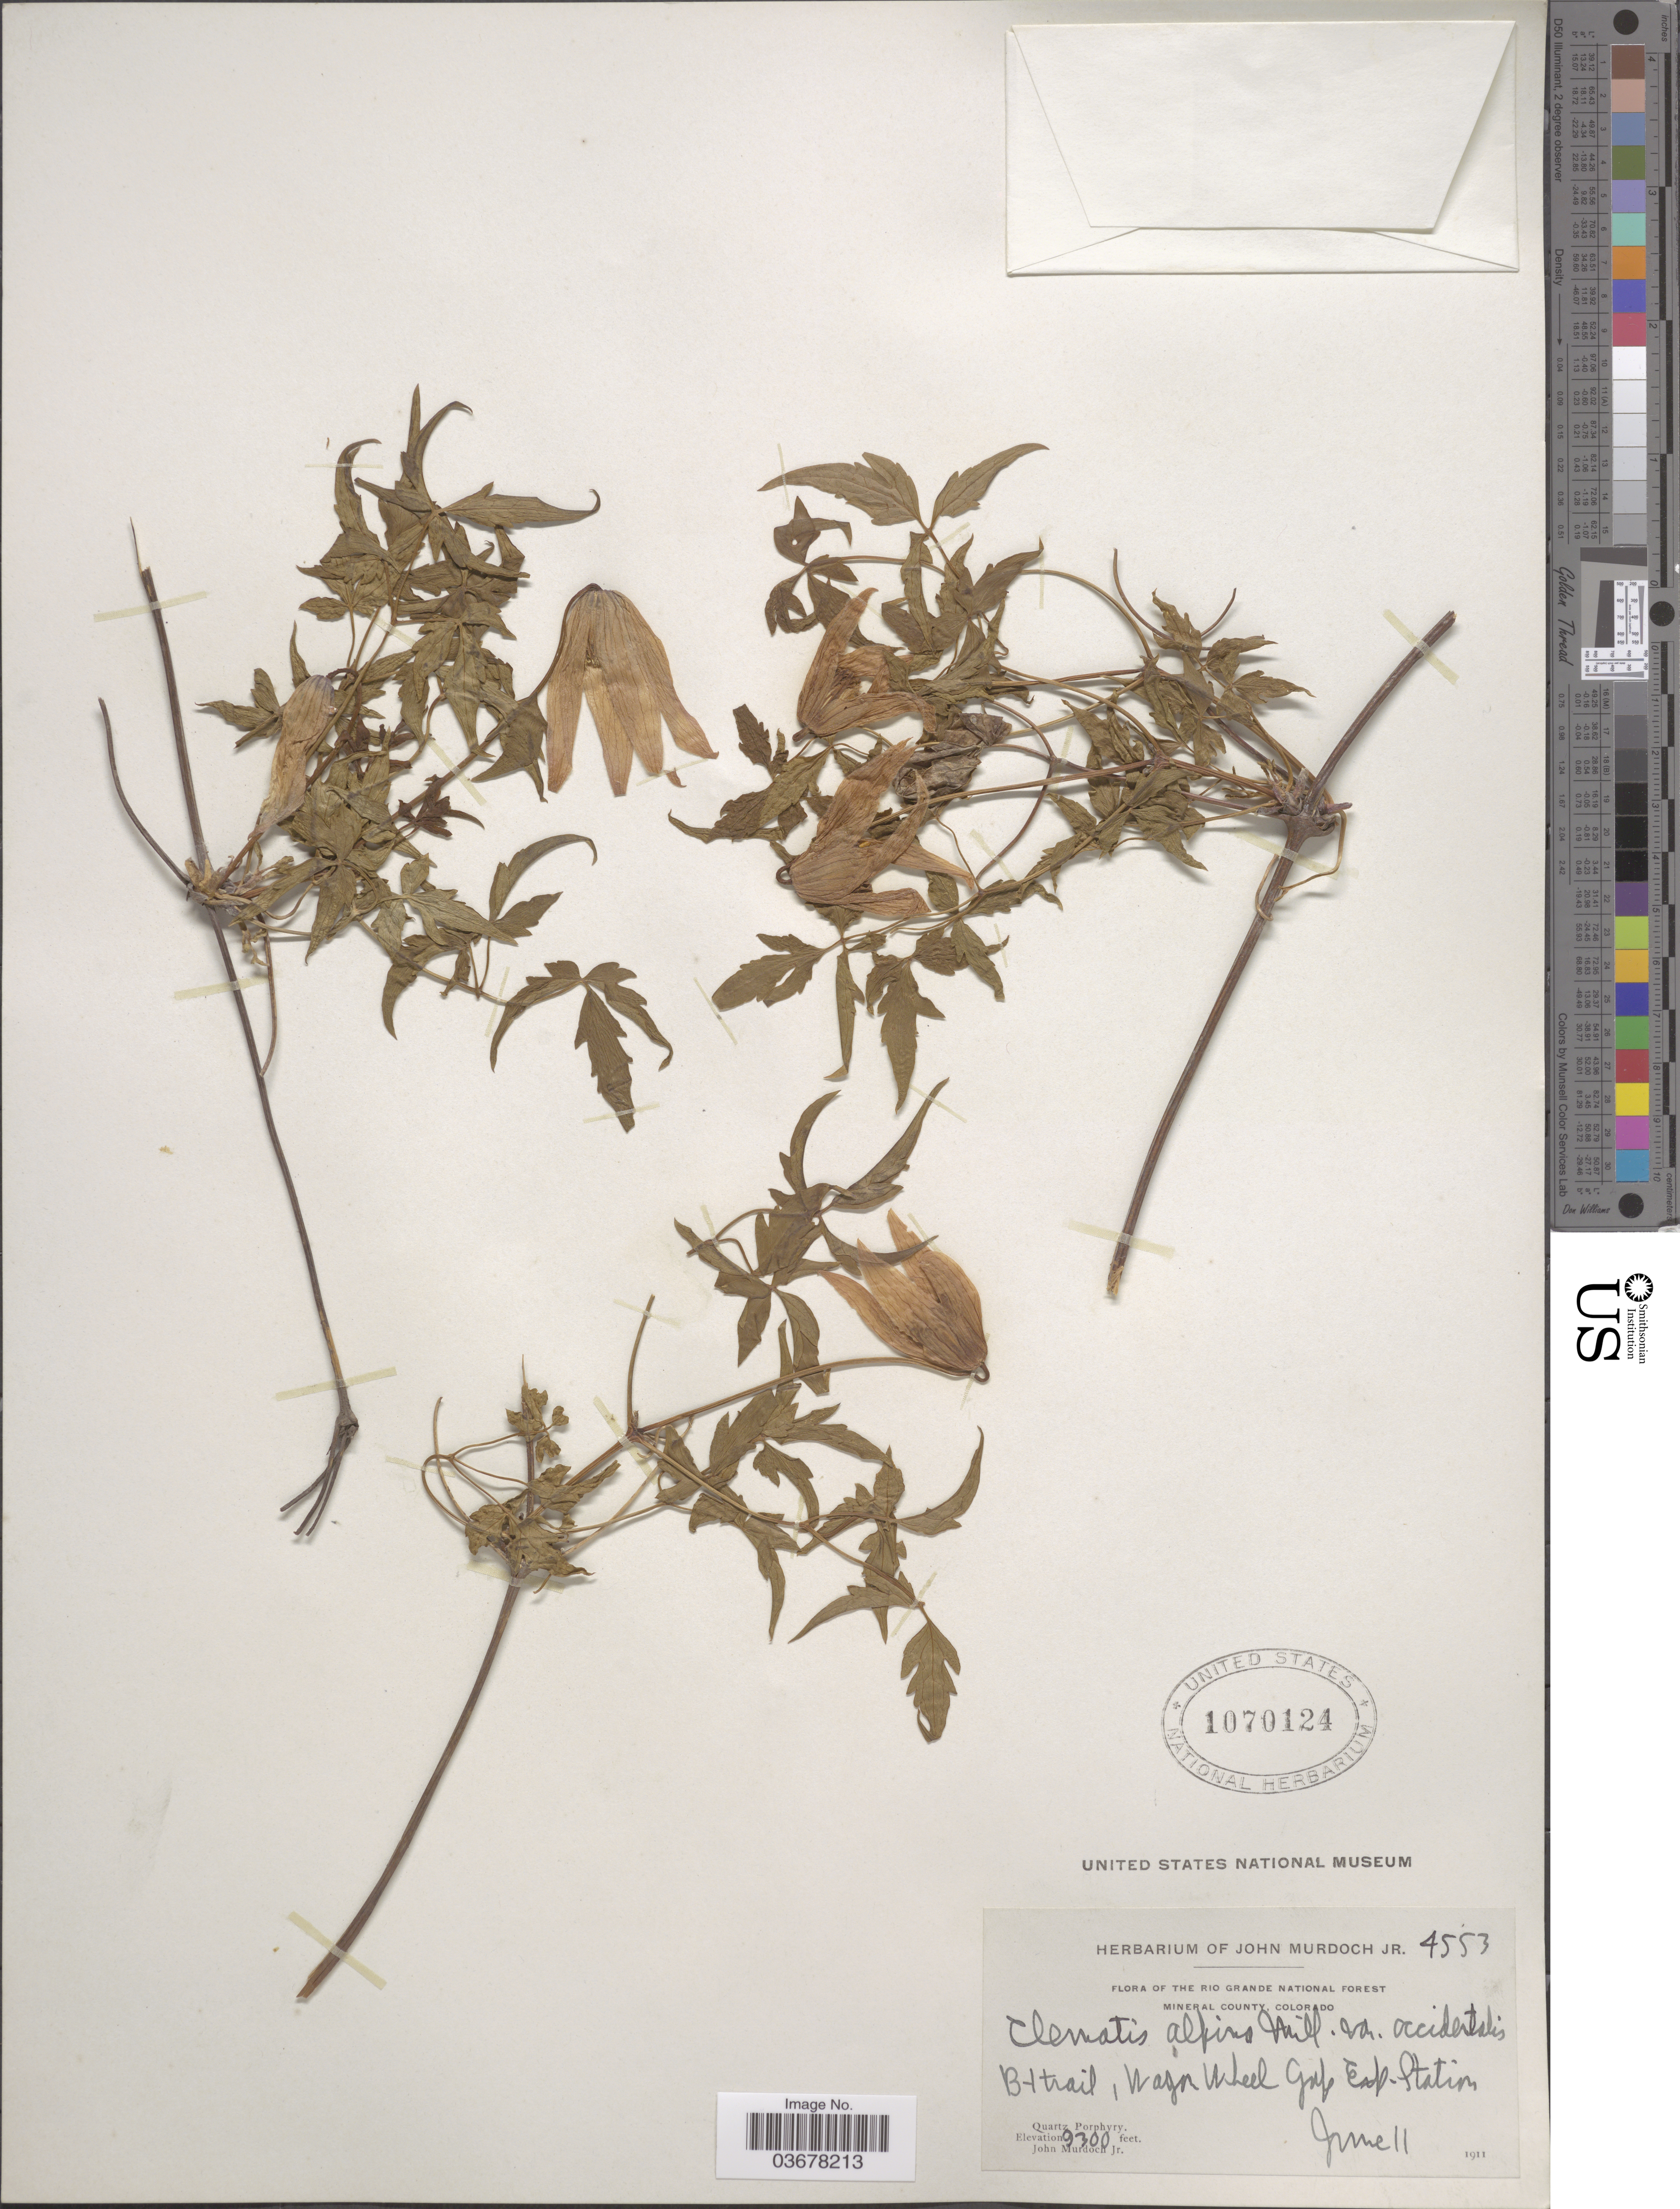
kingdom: Plantae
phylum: Tracheophyta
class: Magnoliopsida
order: Ranunculales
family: Ranunculaceae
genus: Clematis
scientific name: Clematis columbiana var. columbiana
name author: (Nutt.) Torr. & A. Gray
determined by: Strong, M. T., (US), Smithsonian Institution - National Museum of Natural History (UNITED STATES)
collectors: J. Murdoch Jr.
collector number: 4553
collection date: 1911-06-11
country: United States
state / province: Colorado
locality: The Rio Grande National Forest. Mineral County. By trail, Wagon Wheel Gap Exp. Station.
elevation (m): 2835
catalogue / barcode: US 1070124